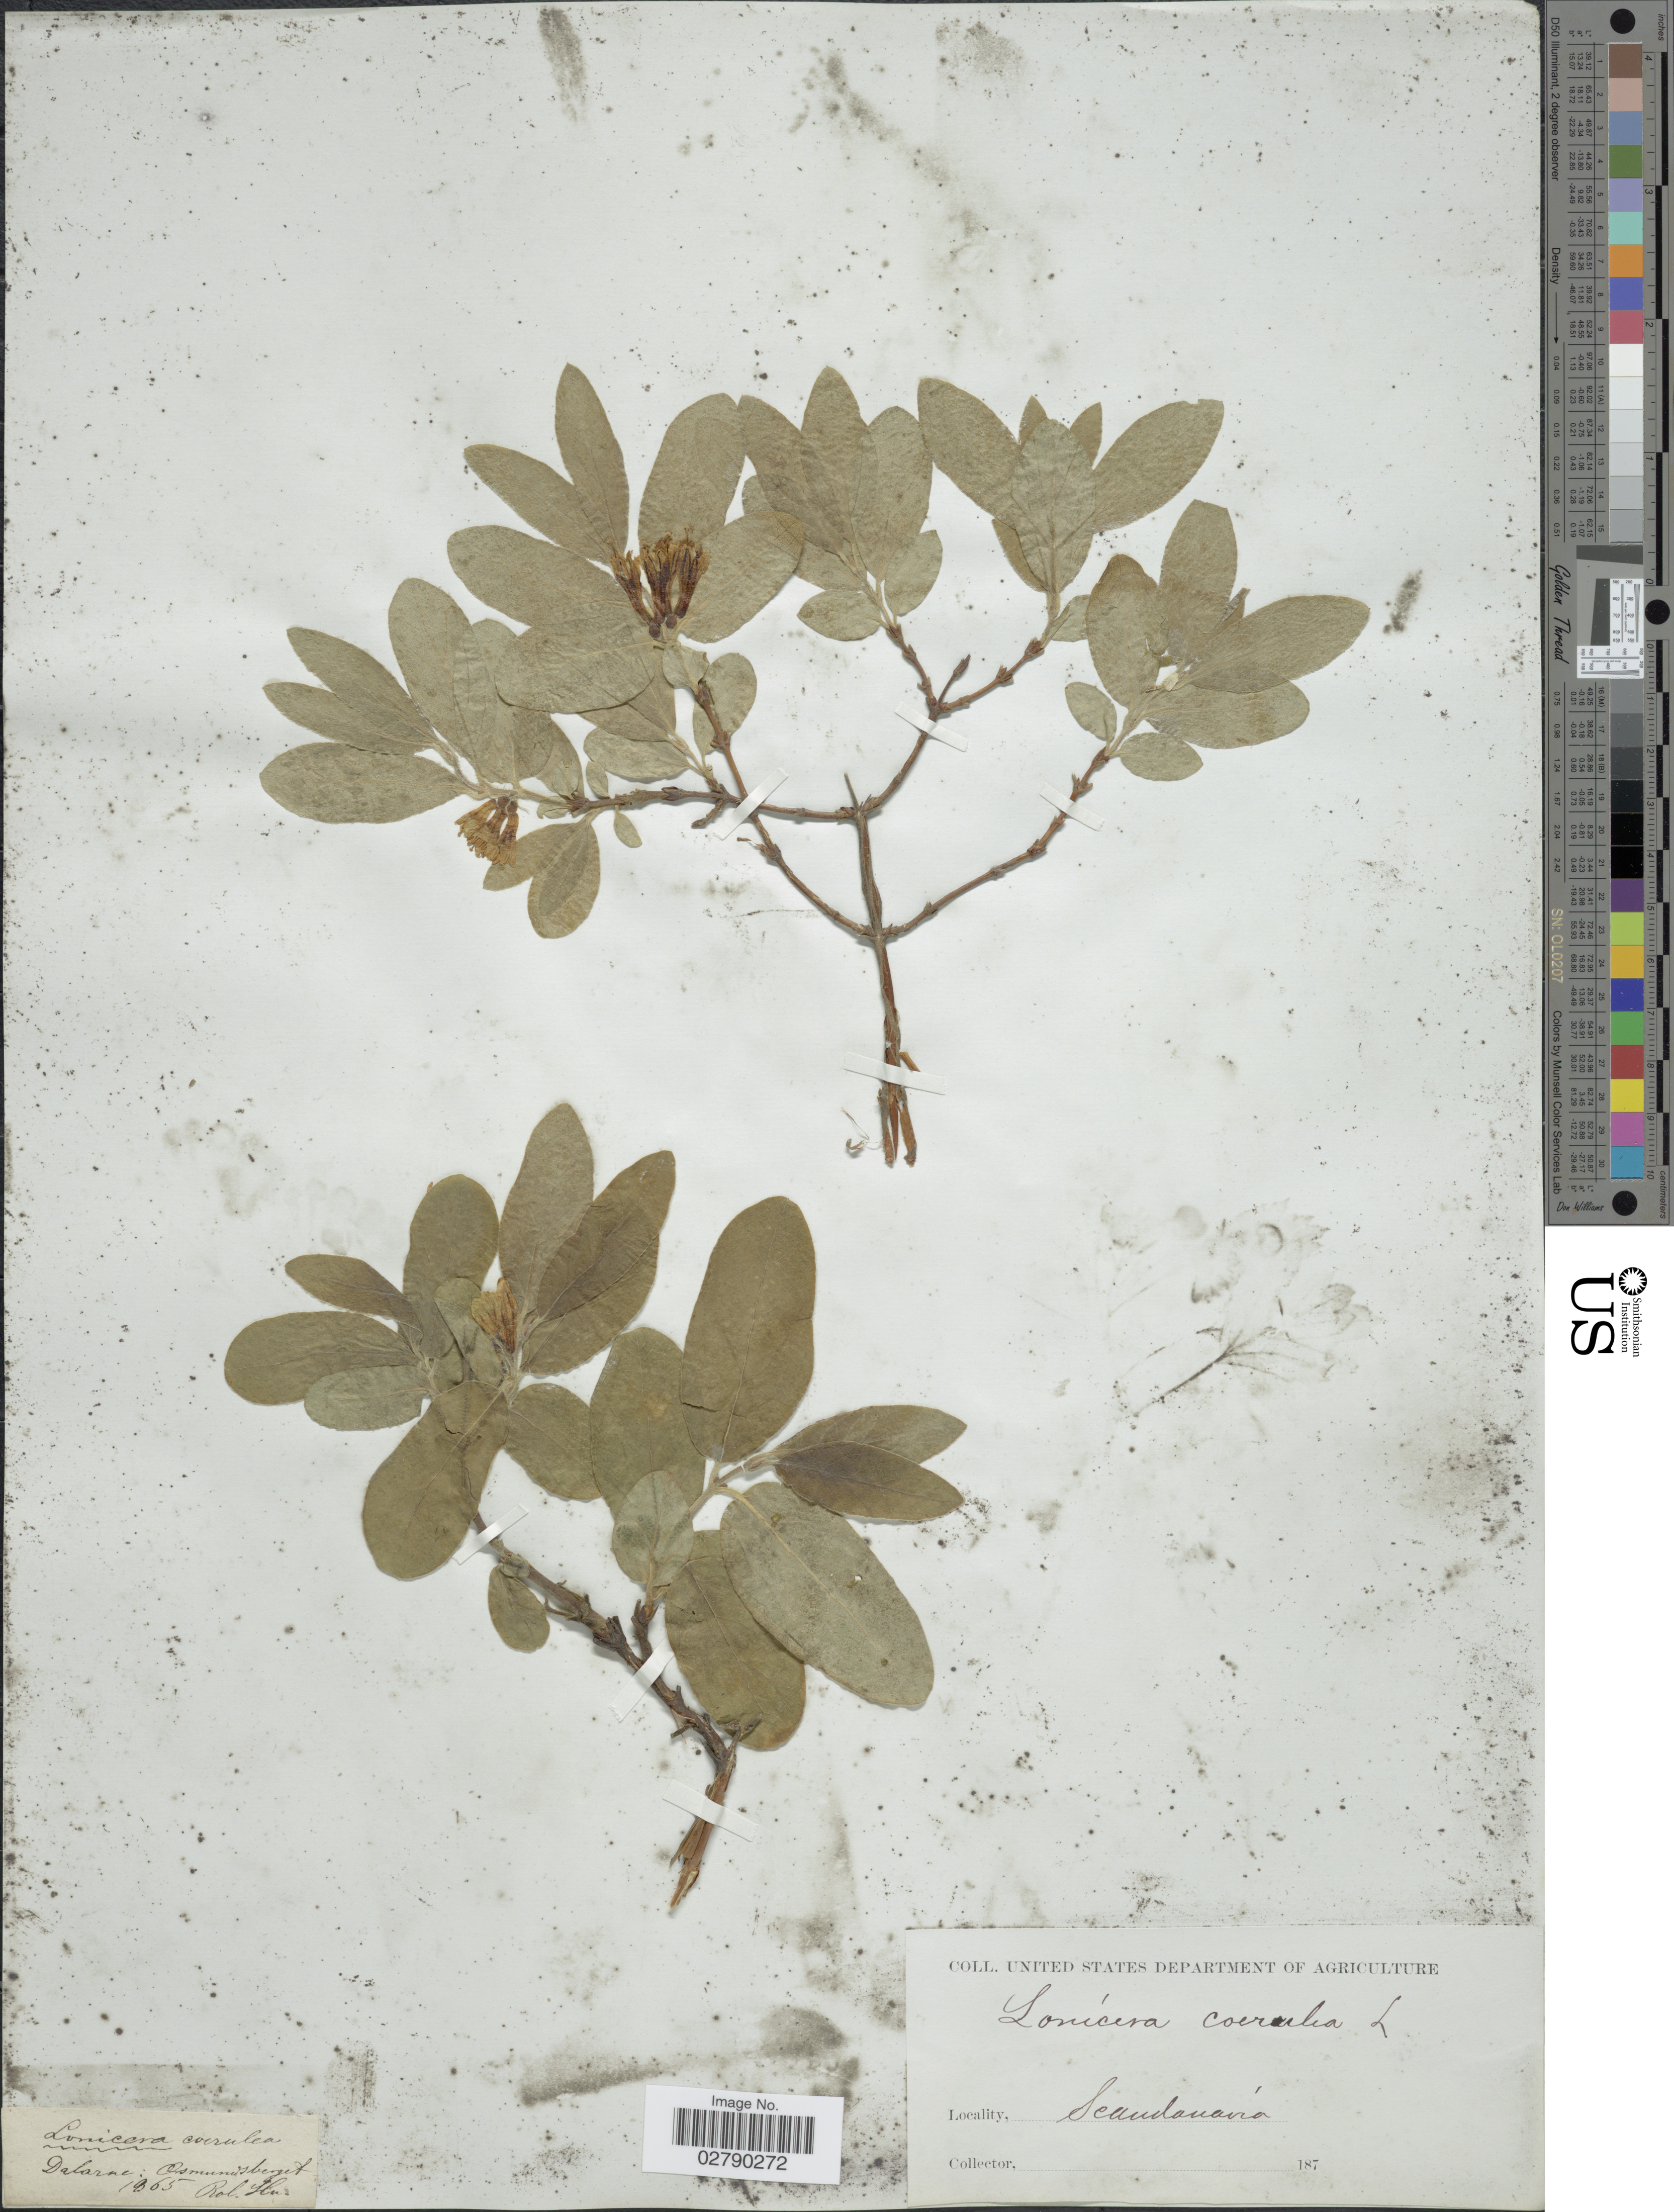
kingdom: Plantae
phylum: Tracheophyta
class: Magnoliopsida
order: Dipsacales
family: Caprifoliaceae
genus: Lonicera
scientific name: Lonicera caerulea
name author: L.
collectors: R. Hn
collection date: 1865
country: Sweden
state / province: Dalarna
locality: Dalarna. Osmundsberget.